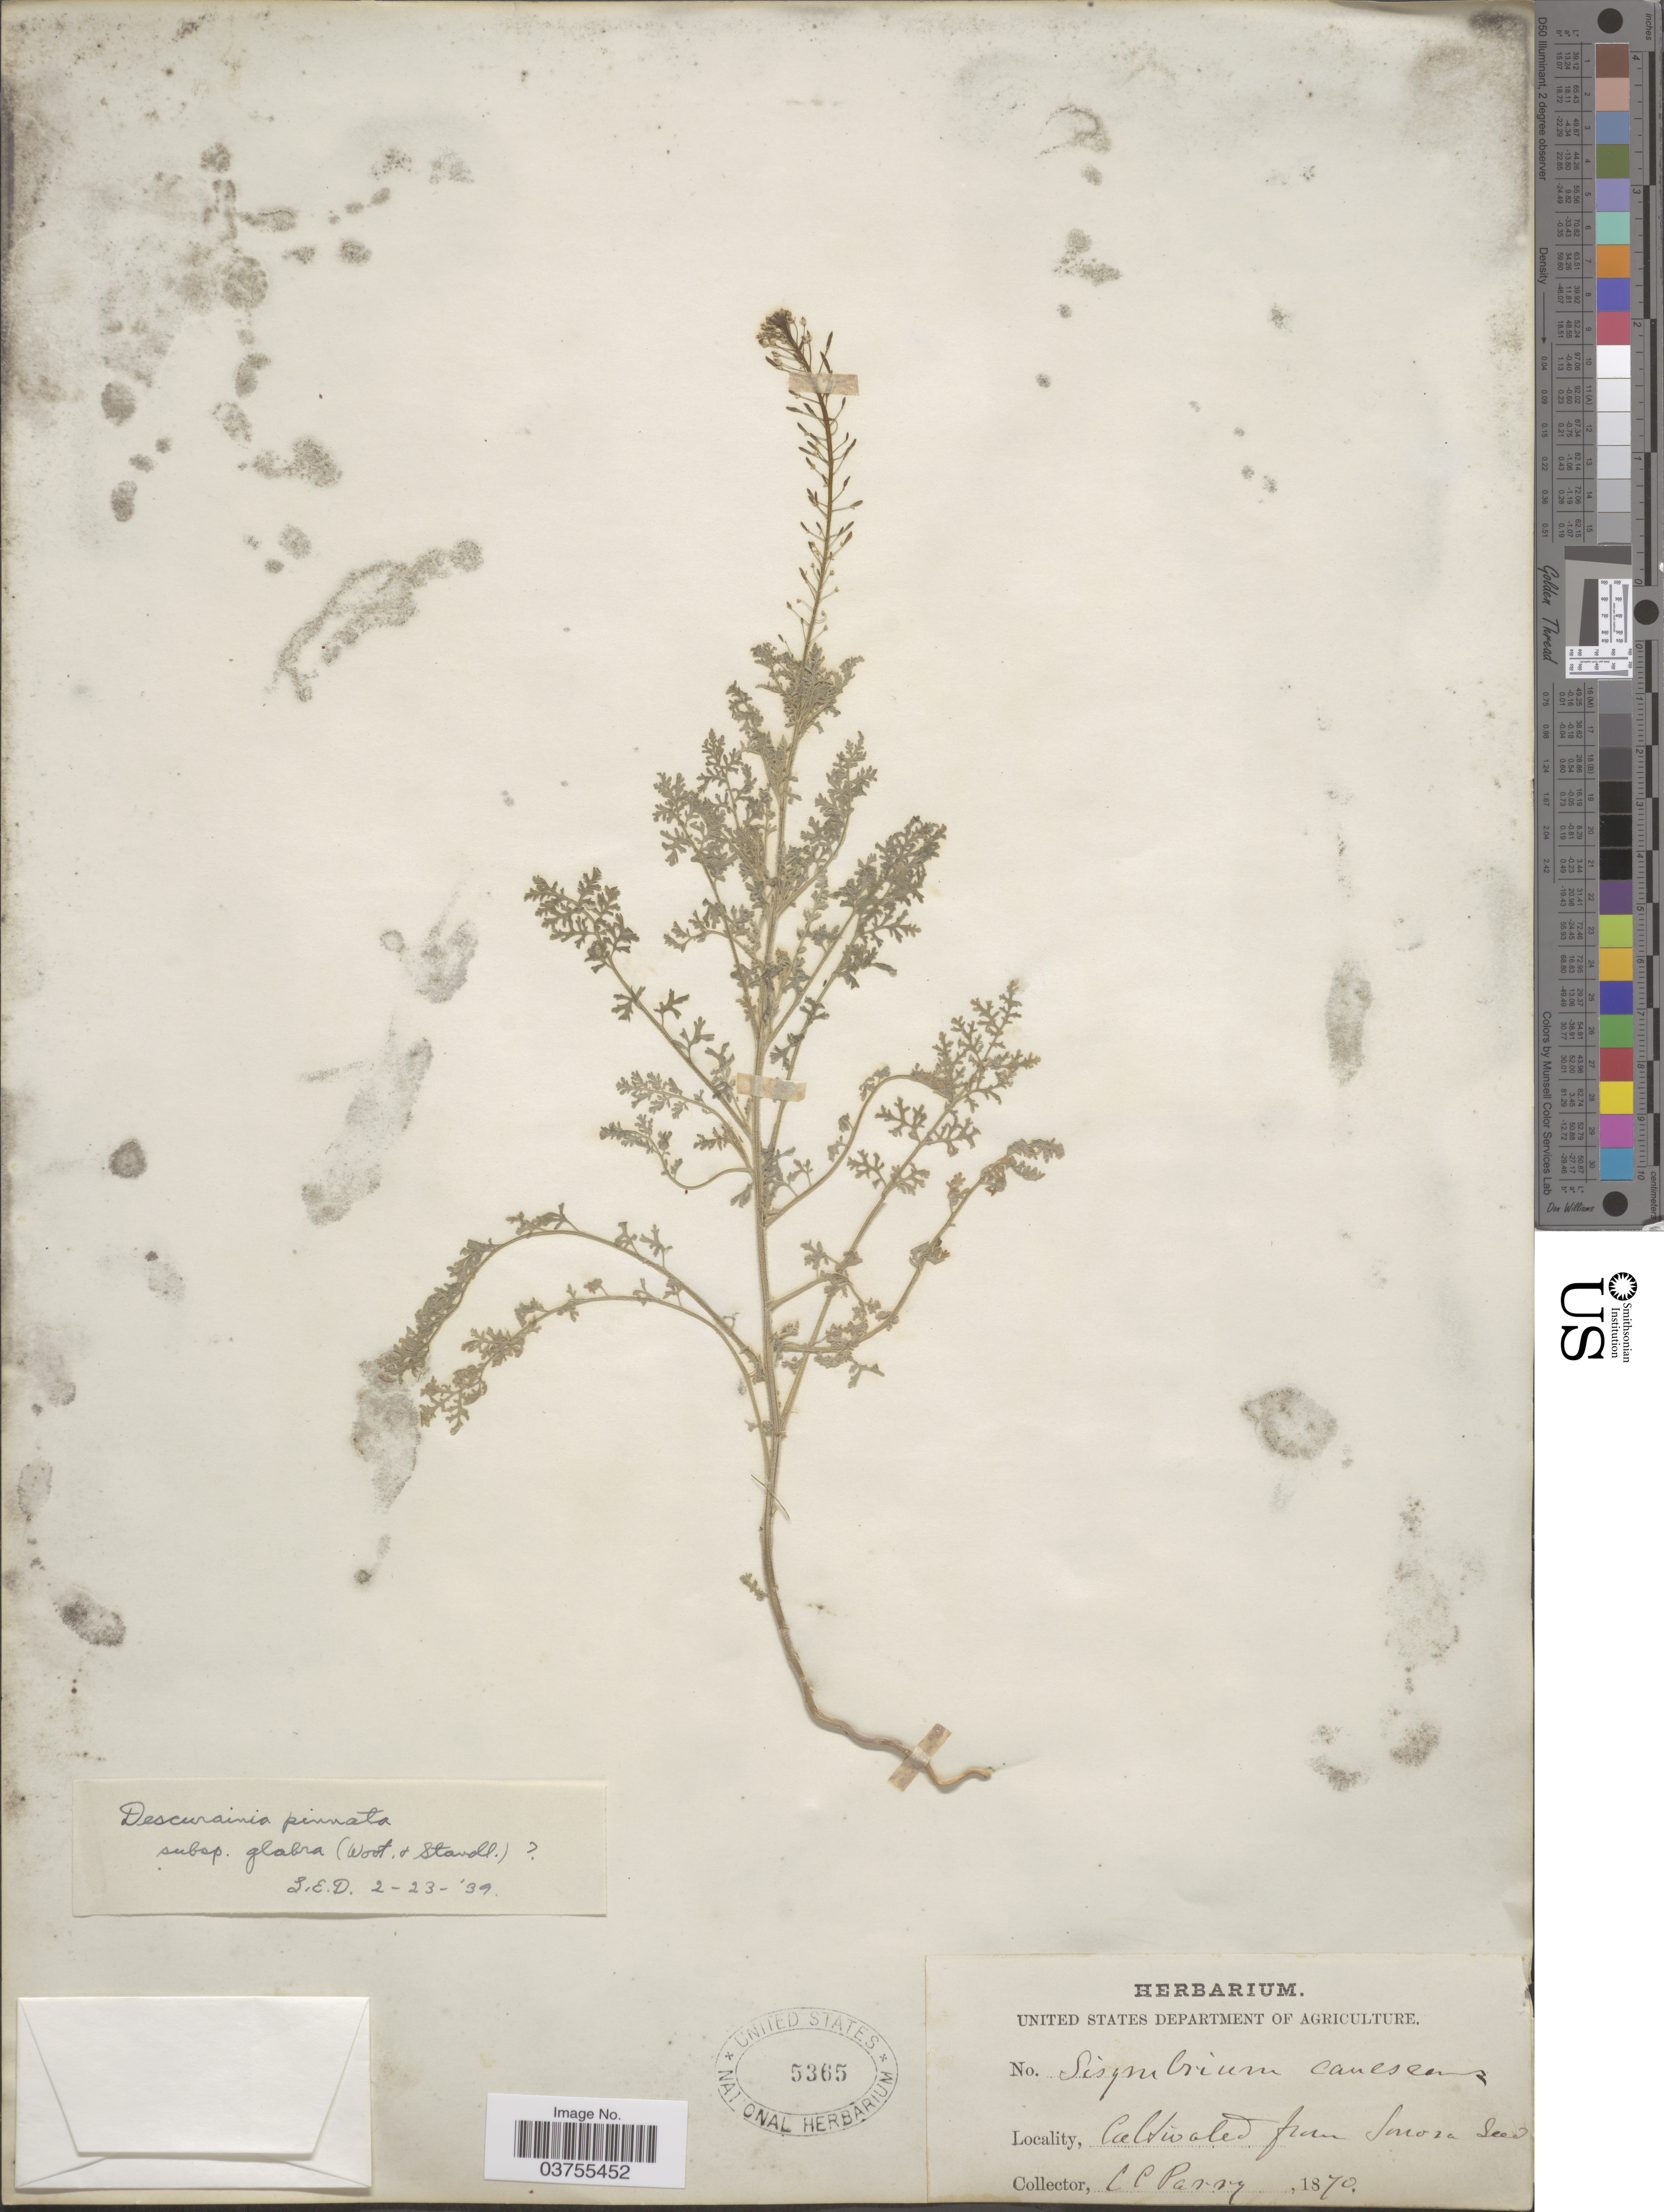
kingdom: Plantae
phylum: Tracheophyta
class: Magnoliopsida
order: Brassicales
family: Brassicaceae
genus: Descurainia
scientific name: Descurainia pinnata subsp. glabra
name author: (Wooton & Standl.) Detling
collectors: C. C. Parry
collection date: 1870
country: Mexico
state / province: Sonora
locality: Sonora.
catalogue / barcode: US 5365